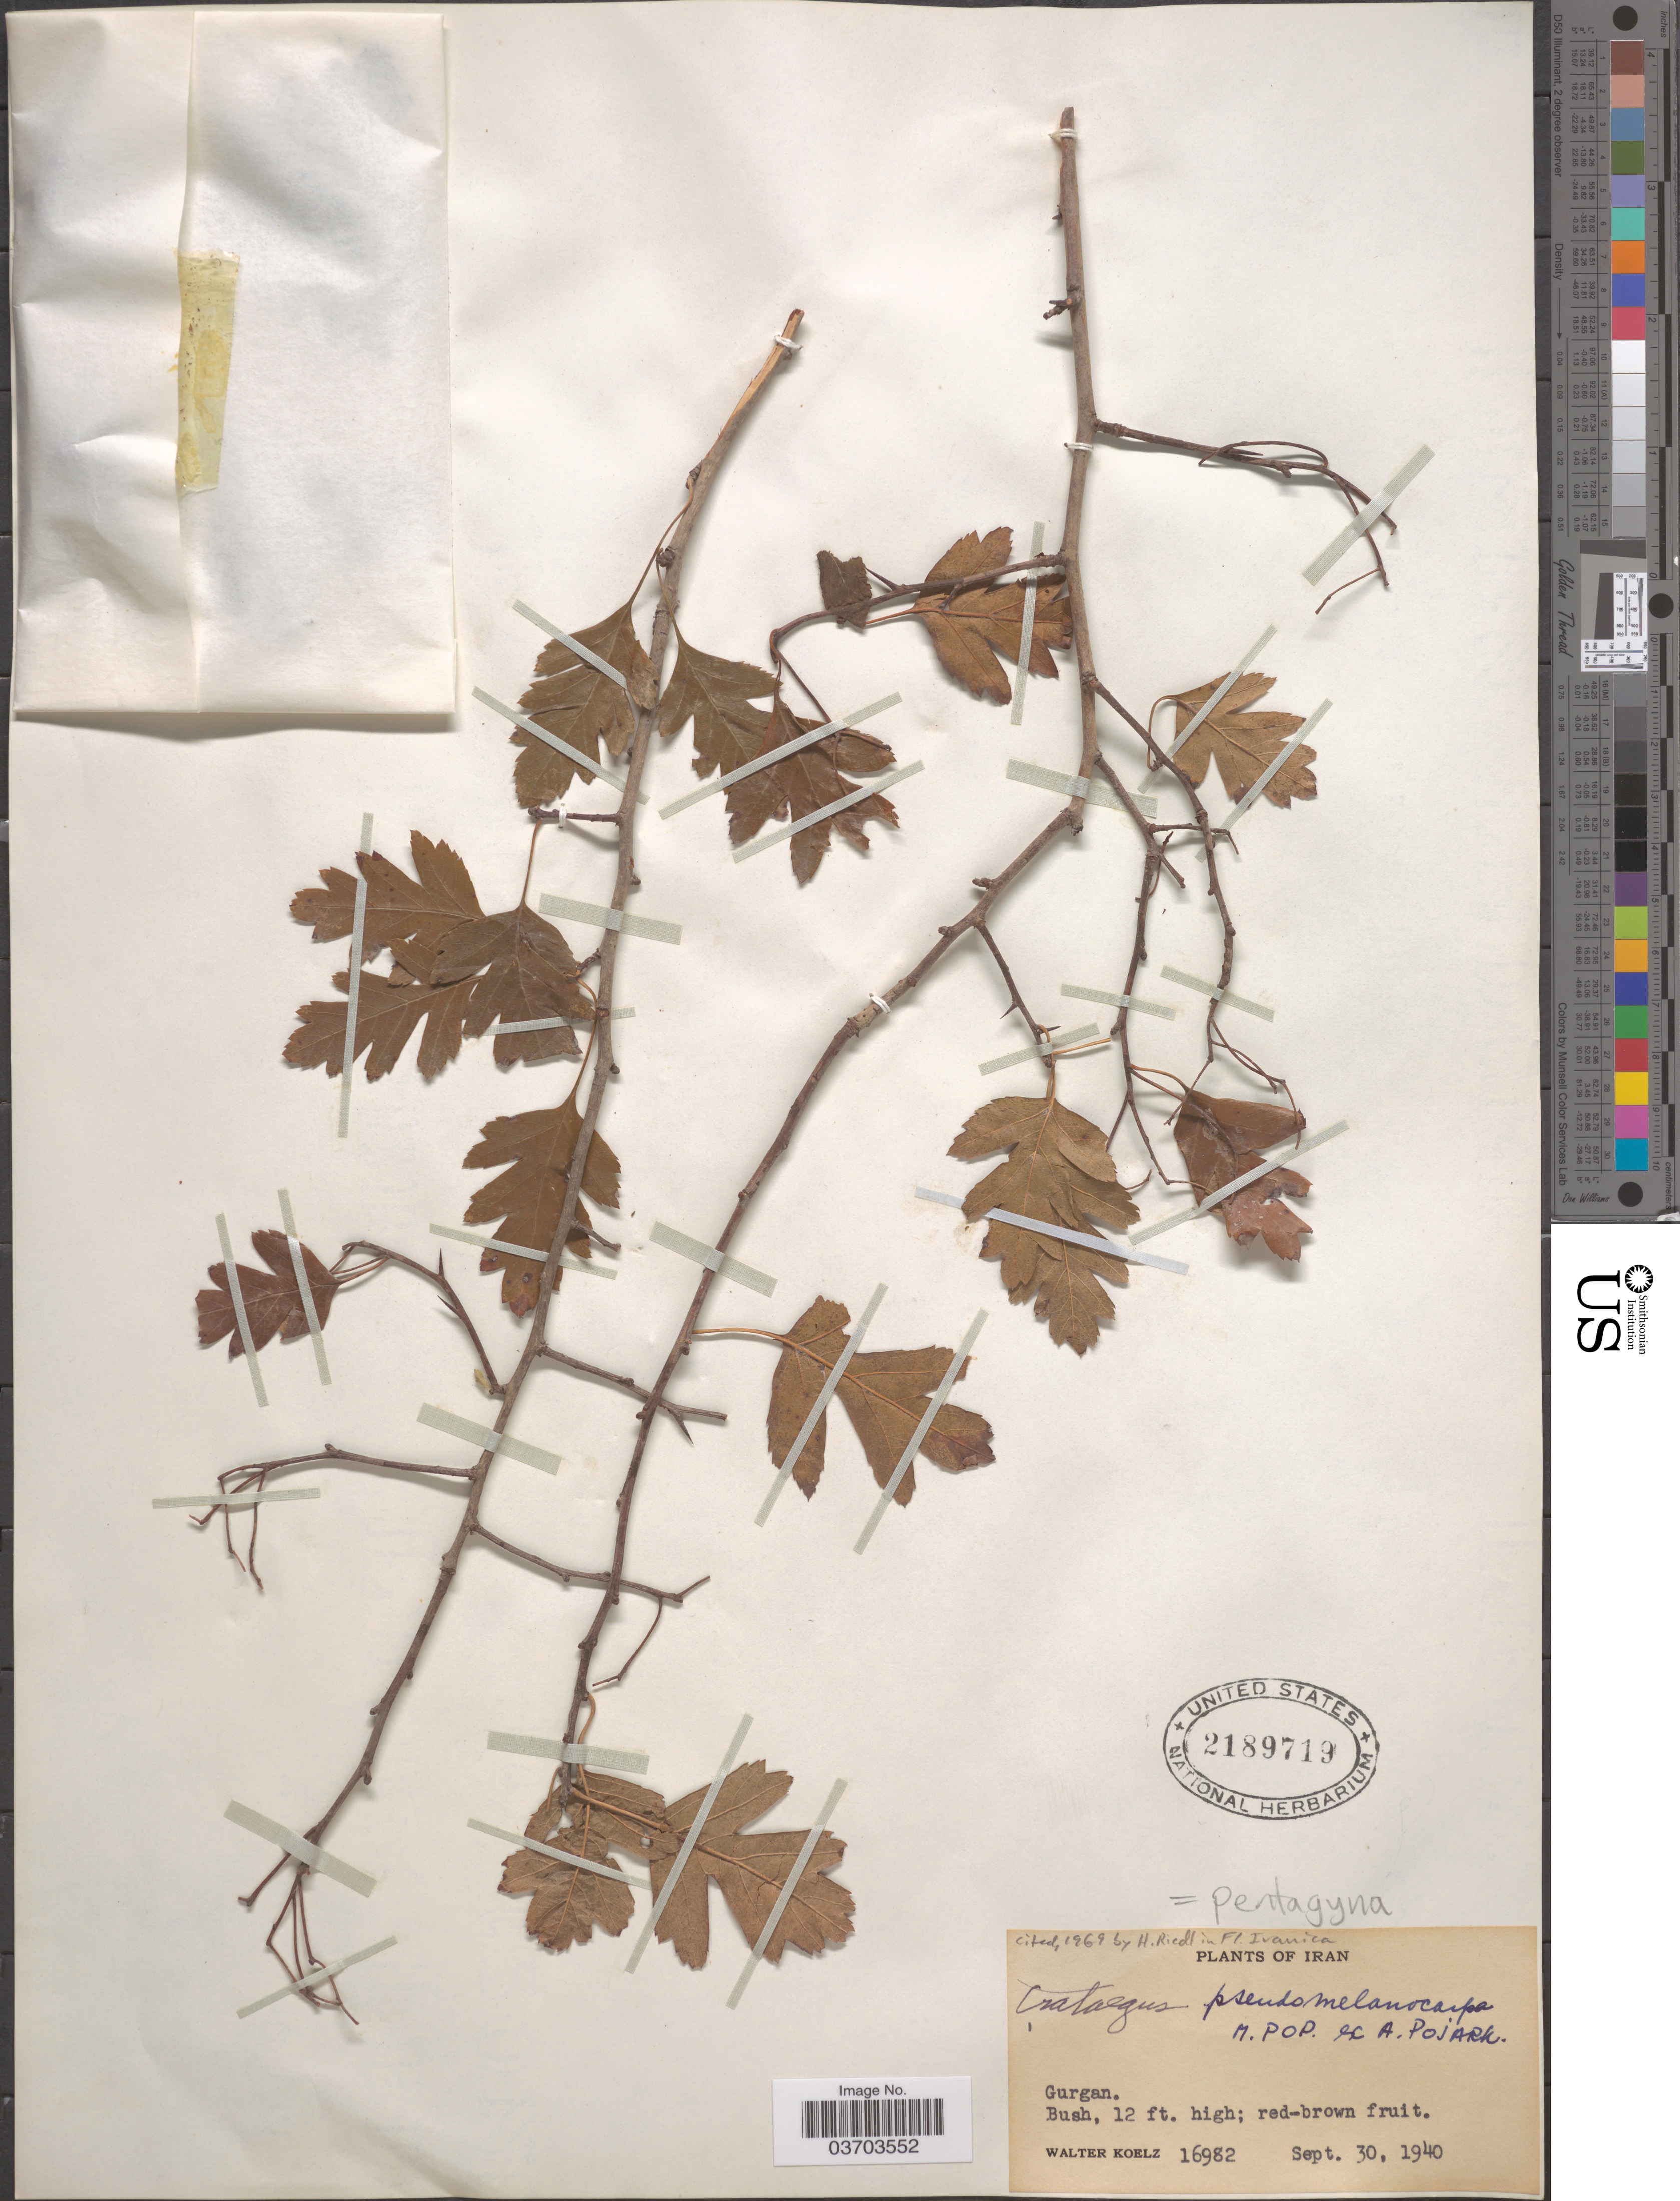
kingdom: Plantae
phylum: Tracheophyta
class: Magnoliopsida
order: Rosales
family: Rosaceae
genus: Crataegus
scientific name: Crataegus pentagyna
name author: (Willd. ex) Waldst. & Kit.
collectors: W. N. Koelz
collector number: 16982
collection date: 1940-09-30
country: Iran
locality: Gurgan.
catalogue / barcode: US 2189719